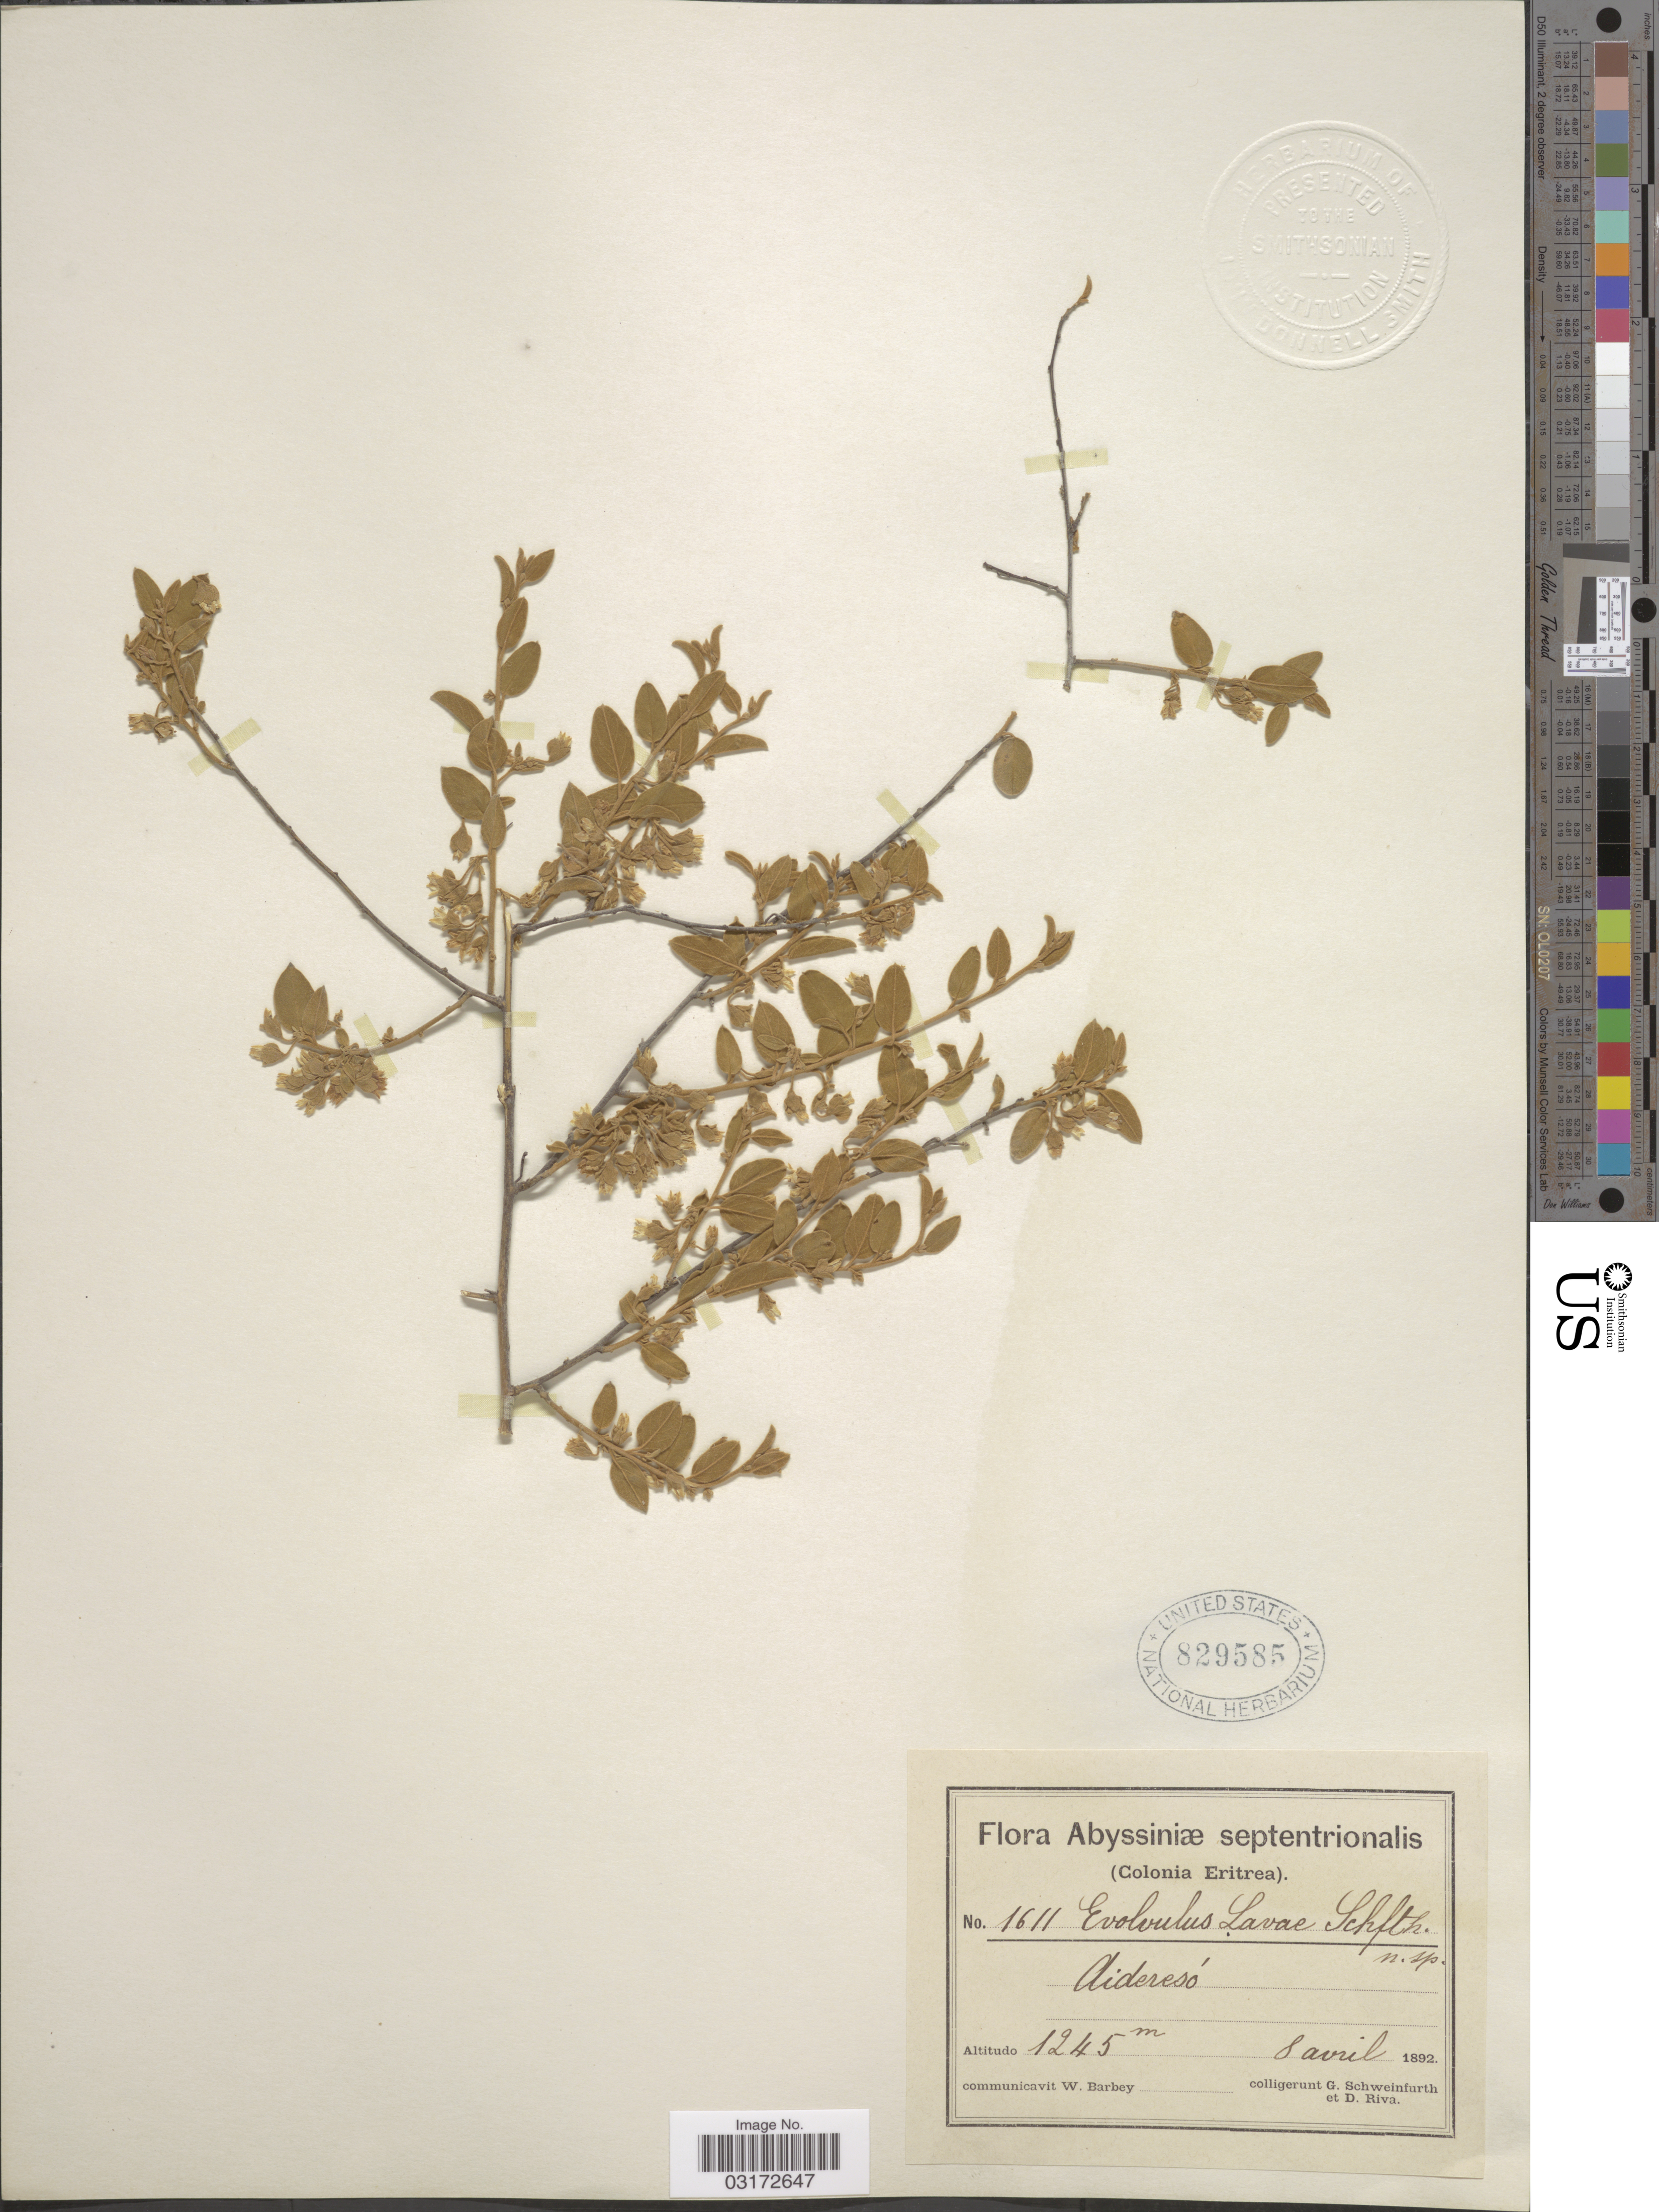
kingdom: Plantae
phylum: Tracheophyta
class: Magnoliopsida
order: Solanales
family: Convolvulaceae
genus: Evolvulus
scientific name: Evolvulus lavae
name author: Schweinf. ex Penzig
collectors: G. A. Schweinfurth (herbarium) & D. Riva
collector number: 1611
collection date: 1892-04-08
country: Eritrea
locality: Abyssiniæ septentrionalis. (Colonia Eritrea). Aideresó.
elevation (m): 1245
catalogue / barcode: US 829585